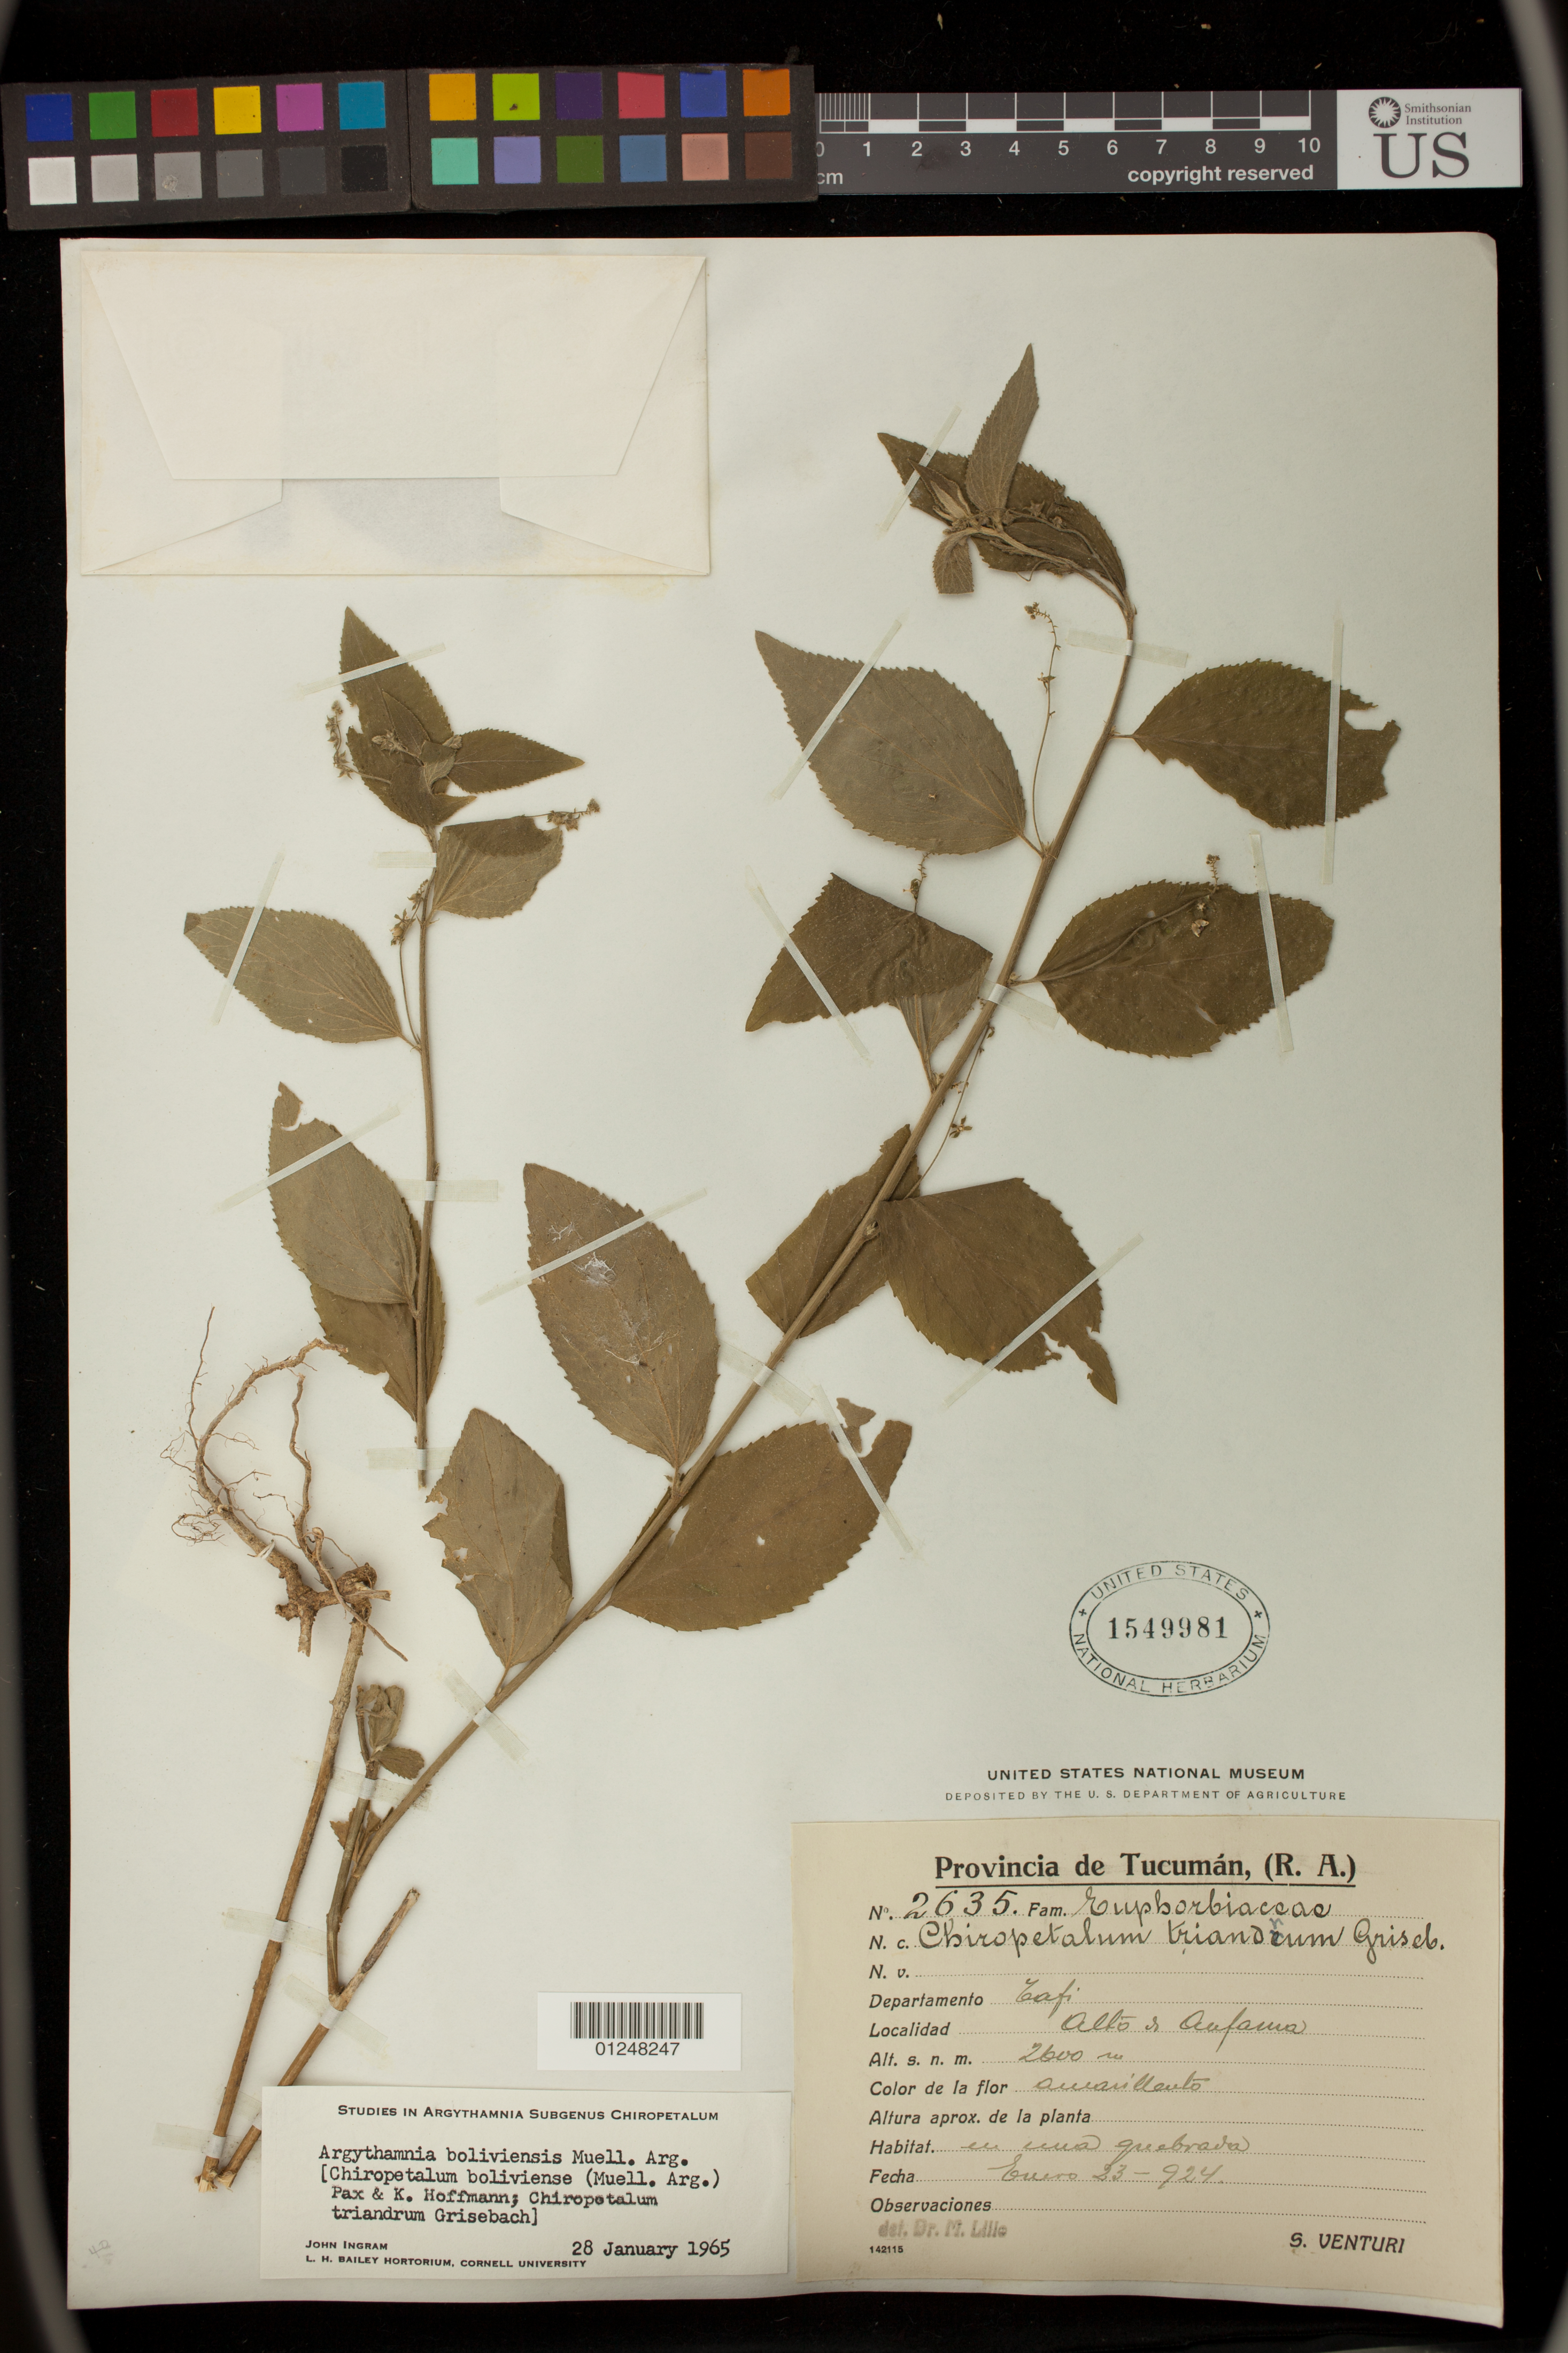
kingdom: Plantae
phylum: Tracheophyta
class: Magnoliopsida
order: Malpighiales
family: Euphorbiaceae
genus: Argythamnia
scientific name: Argythamnia boliviensis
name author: Müll. Arg.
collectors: S. Venturi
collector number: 2635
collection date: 1924-01-23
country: Argentina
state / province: Tucuman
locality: Tafi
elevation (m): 2600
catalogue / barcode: US 1549981